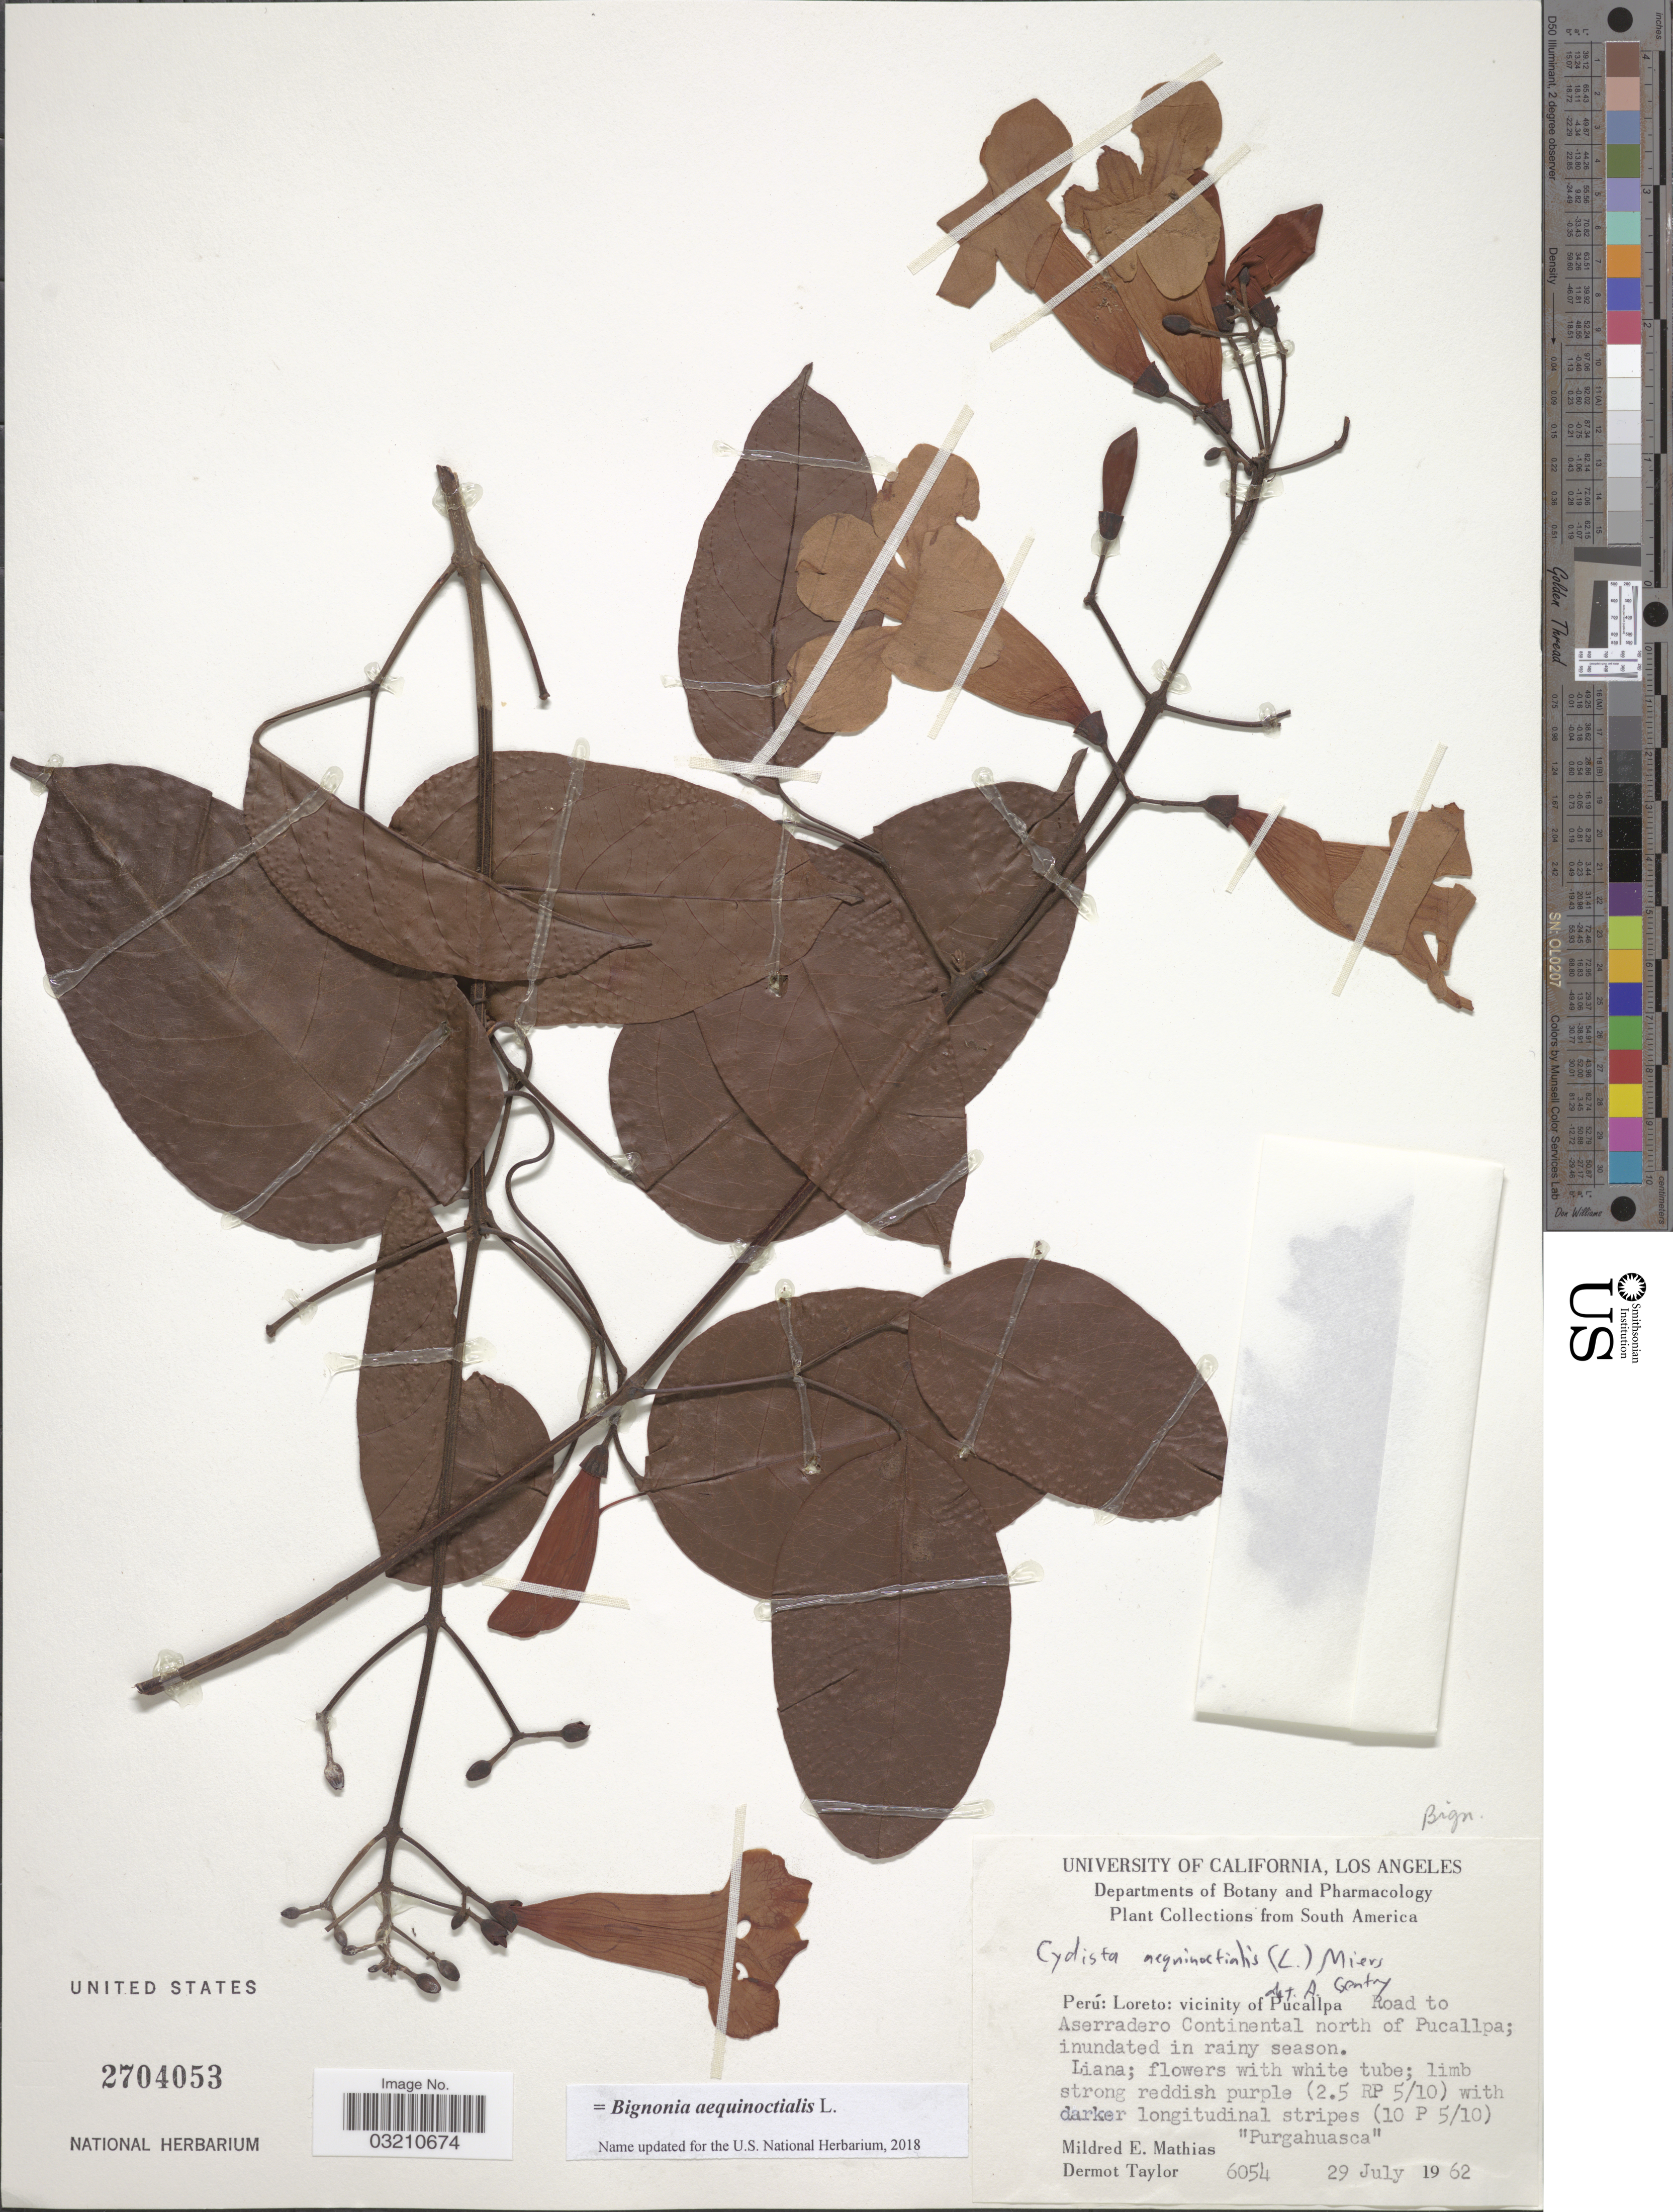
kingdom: Plantae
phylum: Tracheophyta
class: Magnoliopsida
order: Lamiales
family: Bignoniaceae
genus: Bignonia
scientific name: Bignonia aequinoctialis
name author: L.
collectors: M. E. Mathias & D. Taylor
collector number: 6054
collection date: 1962-07-29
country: Peru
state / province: Loreto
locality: Vicinity of Pucallpa. Road to Asseradero Continental north of Pucallpa.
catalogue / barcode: US 2704053